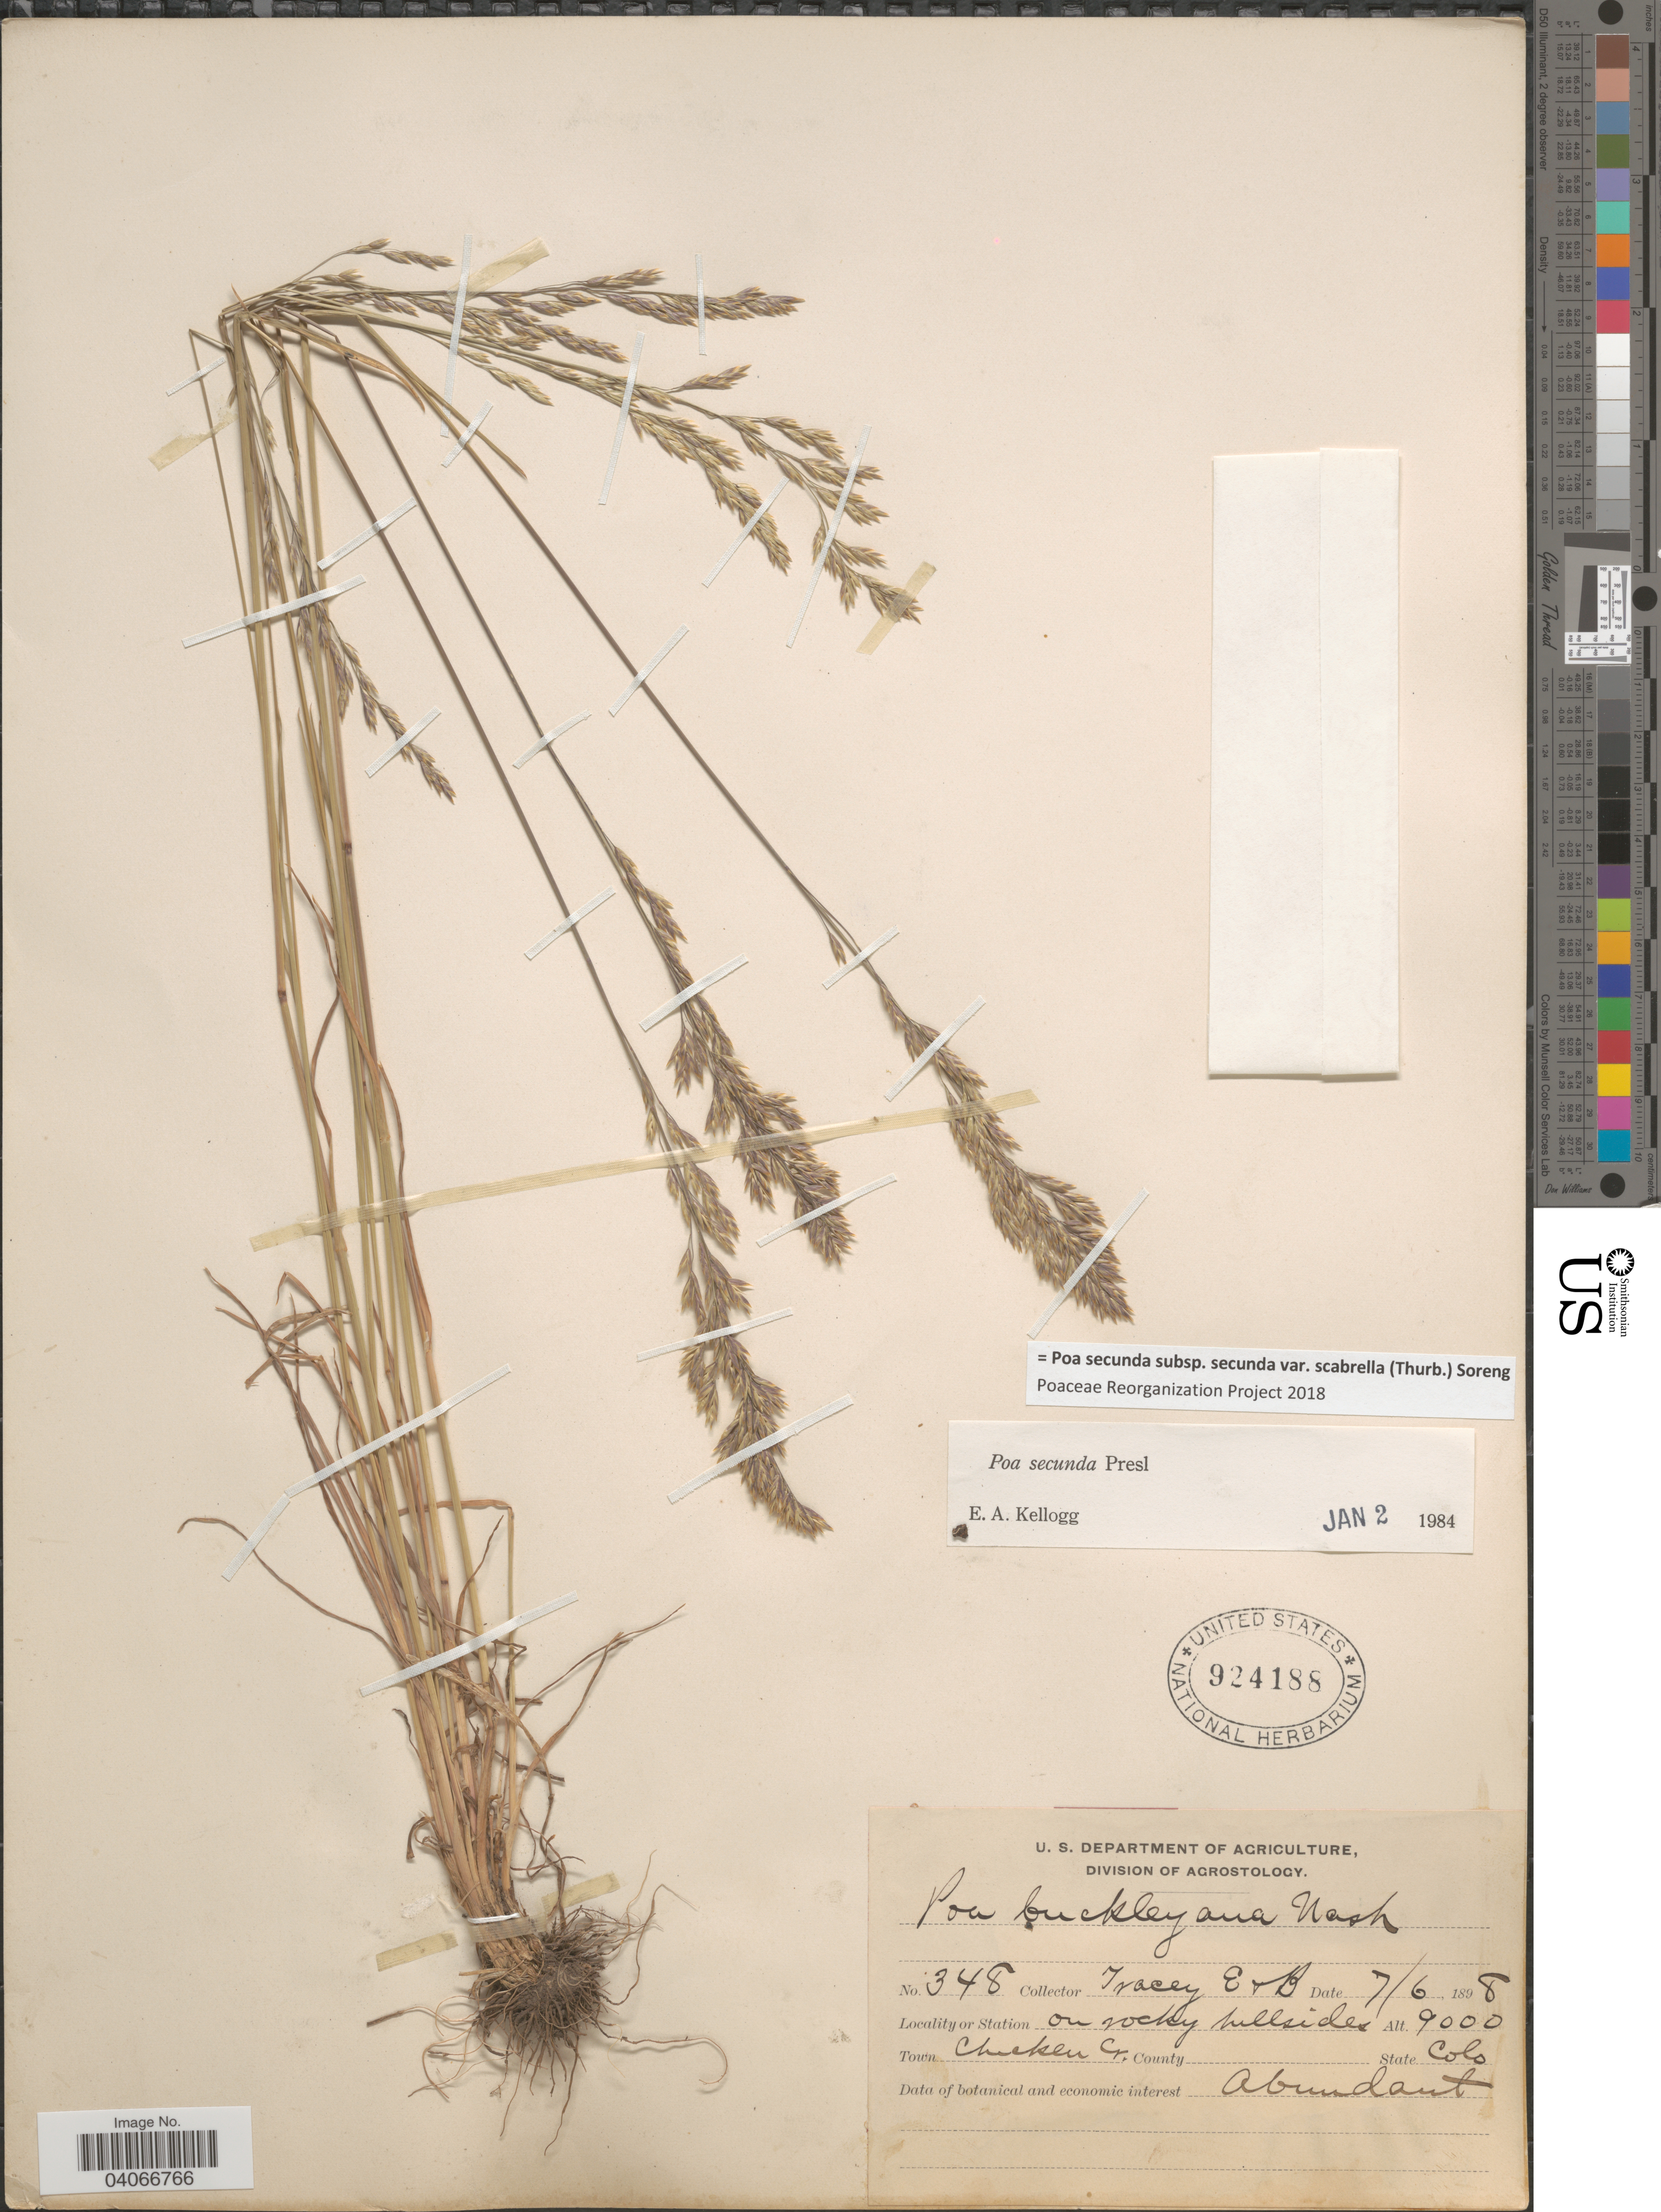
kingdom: Plantae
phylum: Tracheophyta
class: Liliopsida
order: Poales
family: Poaceae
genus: Poa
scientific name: Poa secunda subsp. secunda var. scabrella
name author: (Thurb.) Soreng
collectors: E. Tracey & B. Tracey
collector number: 348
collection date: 1898-07-06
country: United States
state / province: Colorado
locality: On rocky hillsides. Chicken Cr.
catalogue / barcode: US 924188